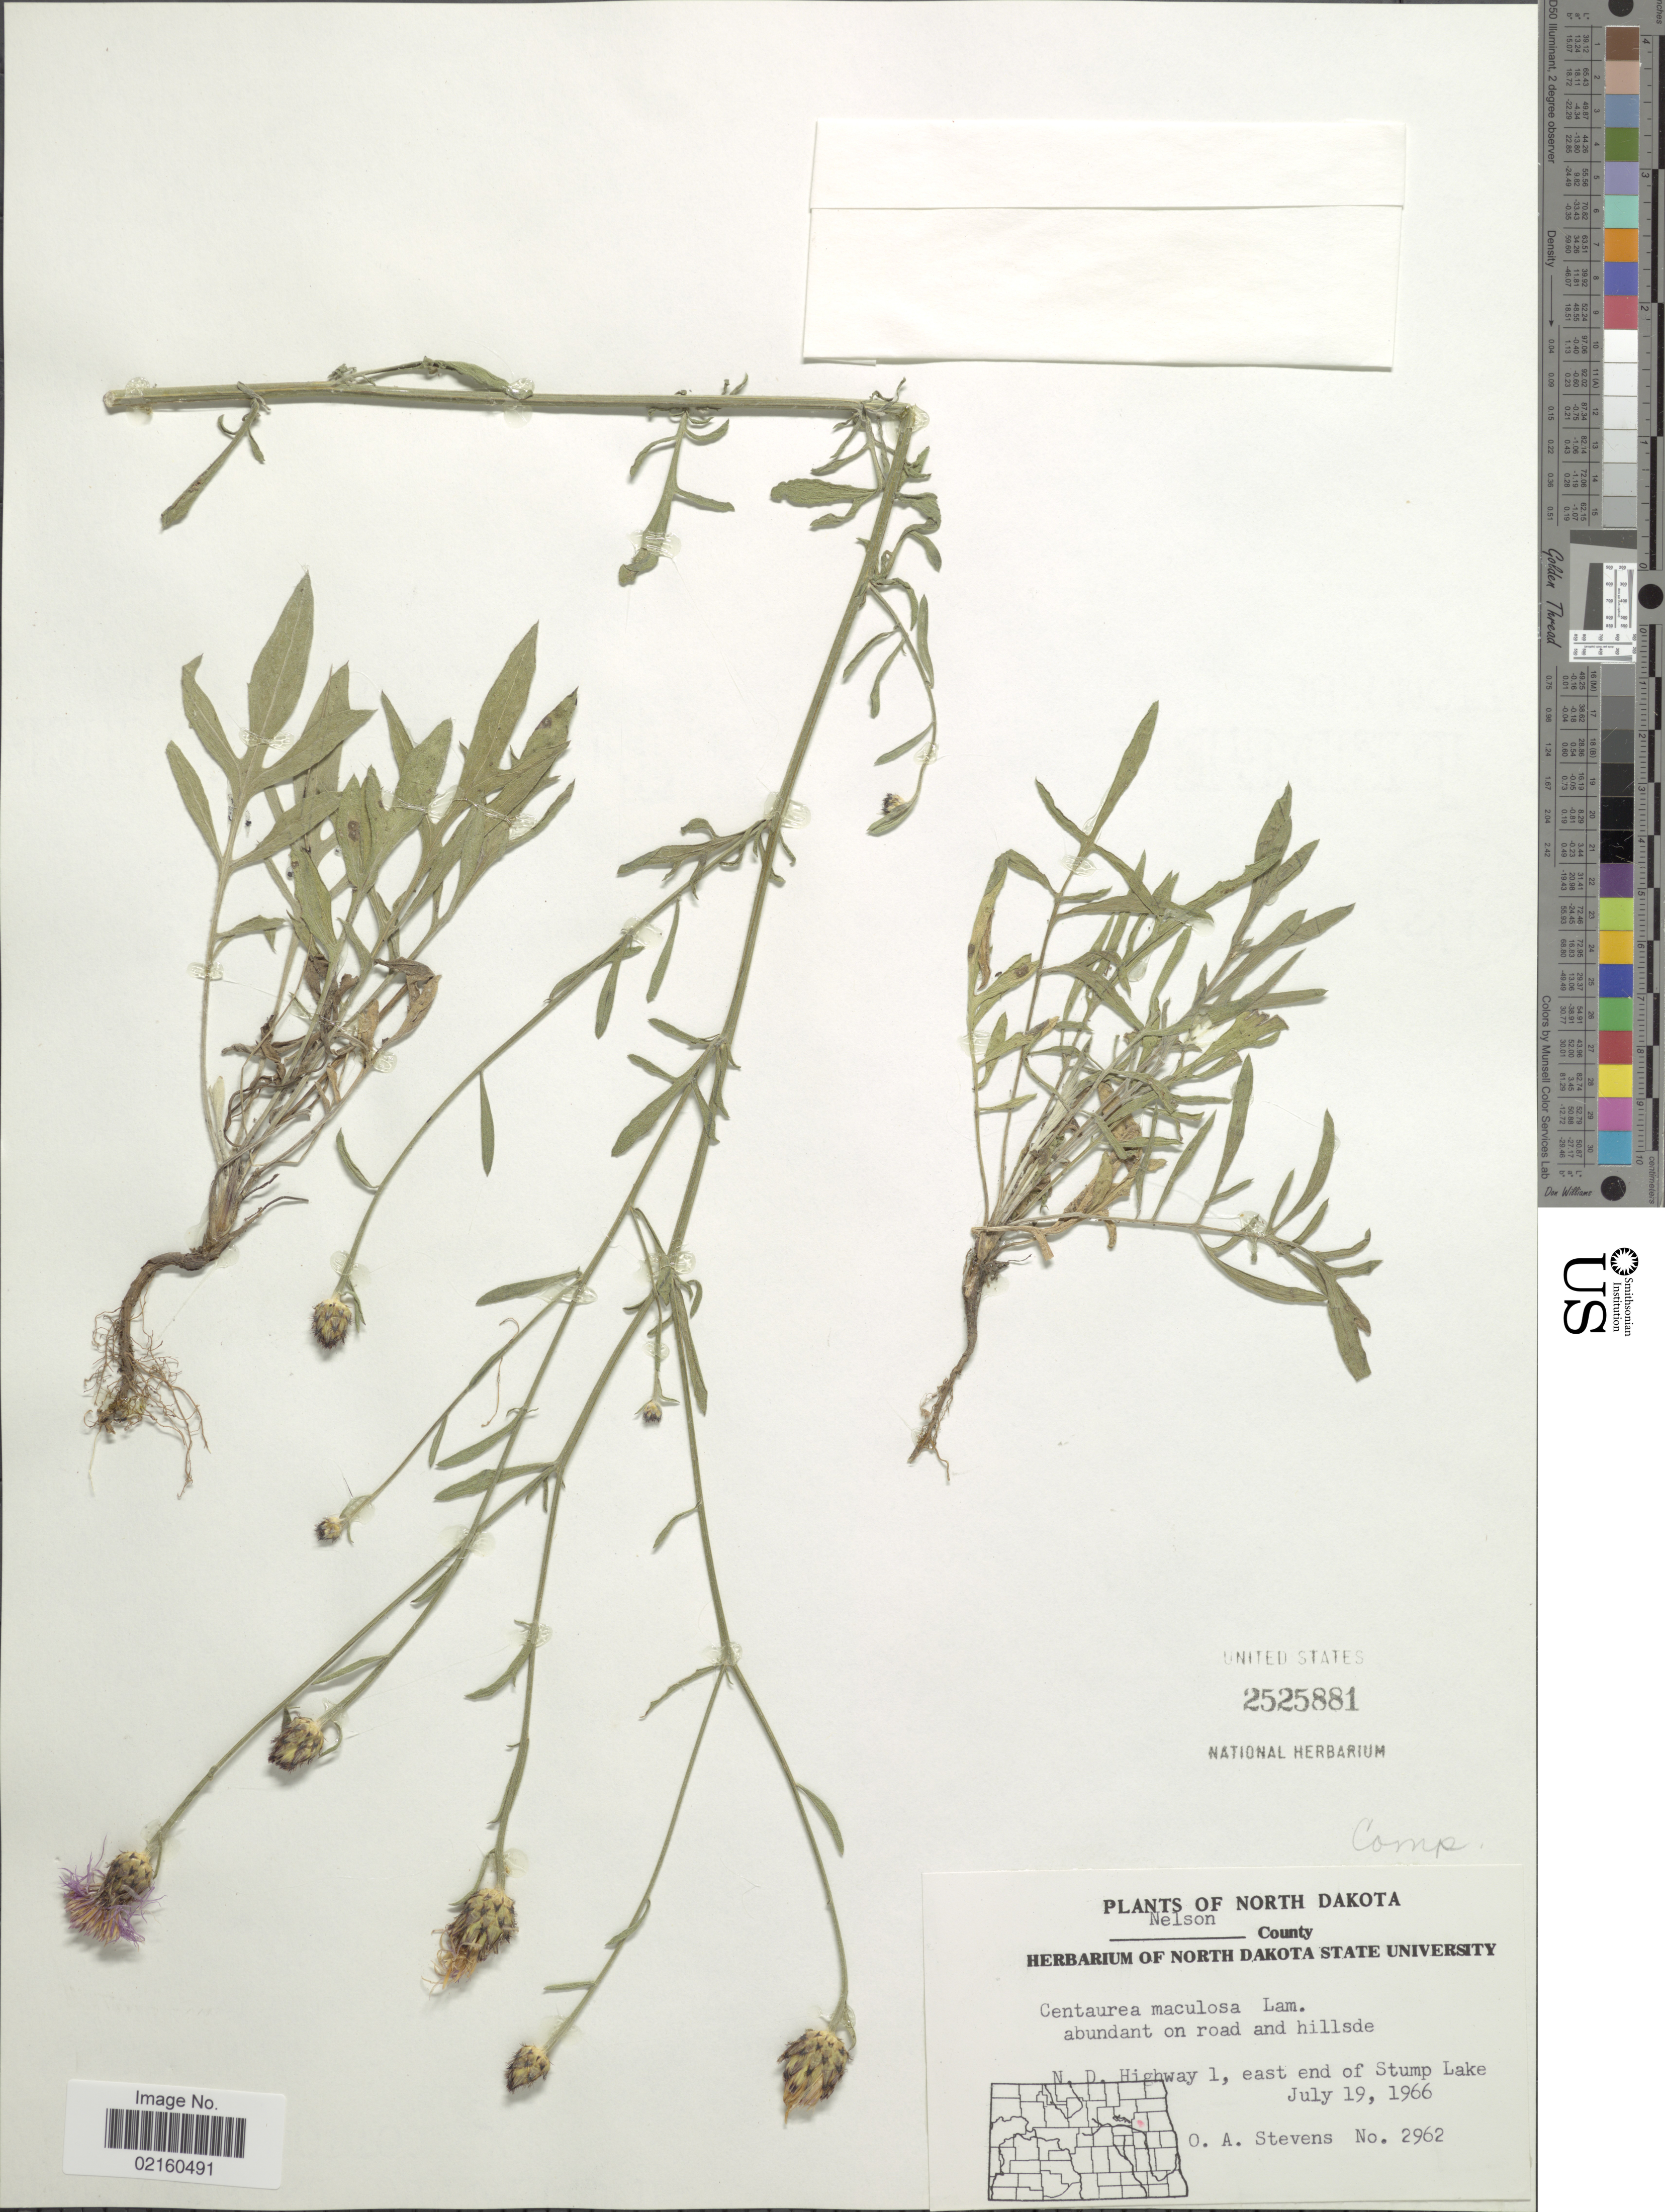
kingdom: Plantae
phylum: Tracheophyta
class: Magnoliopsida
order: Asterales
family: Asteraceae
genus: Centaurea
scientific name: Centaurea stoebe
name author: L.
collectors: O. A. Stevens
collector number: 2962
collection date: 1966-07-19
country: United States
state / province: North Dakota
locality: Nelson County, N. D. Highway 1, east end of Stump Lake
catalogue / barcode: US 2525881